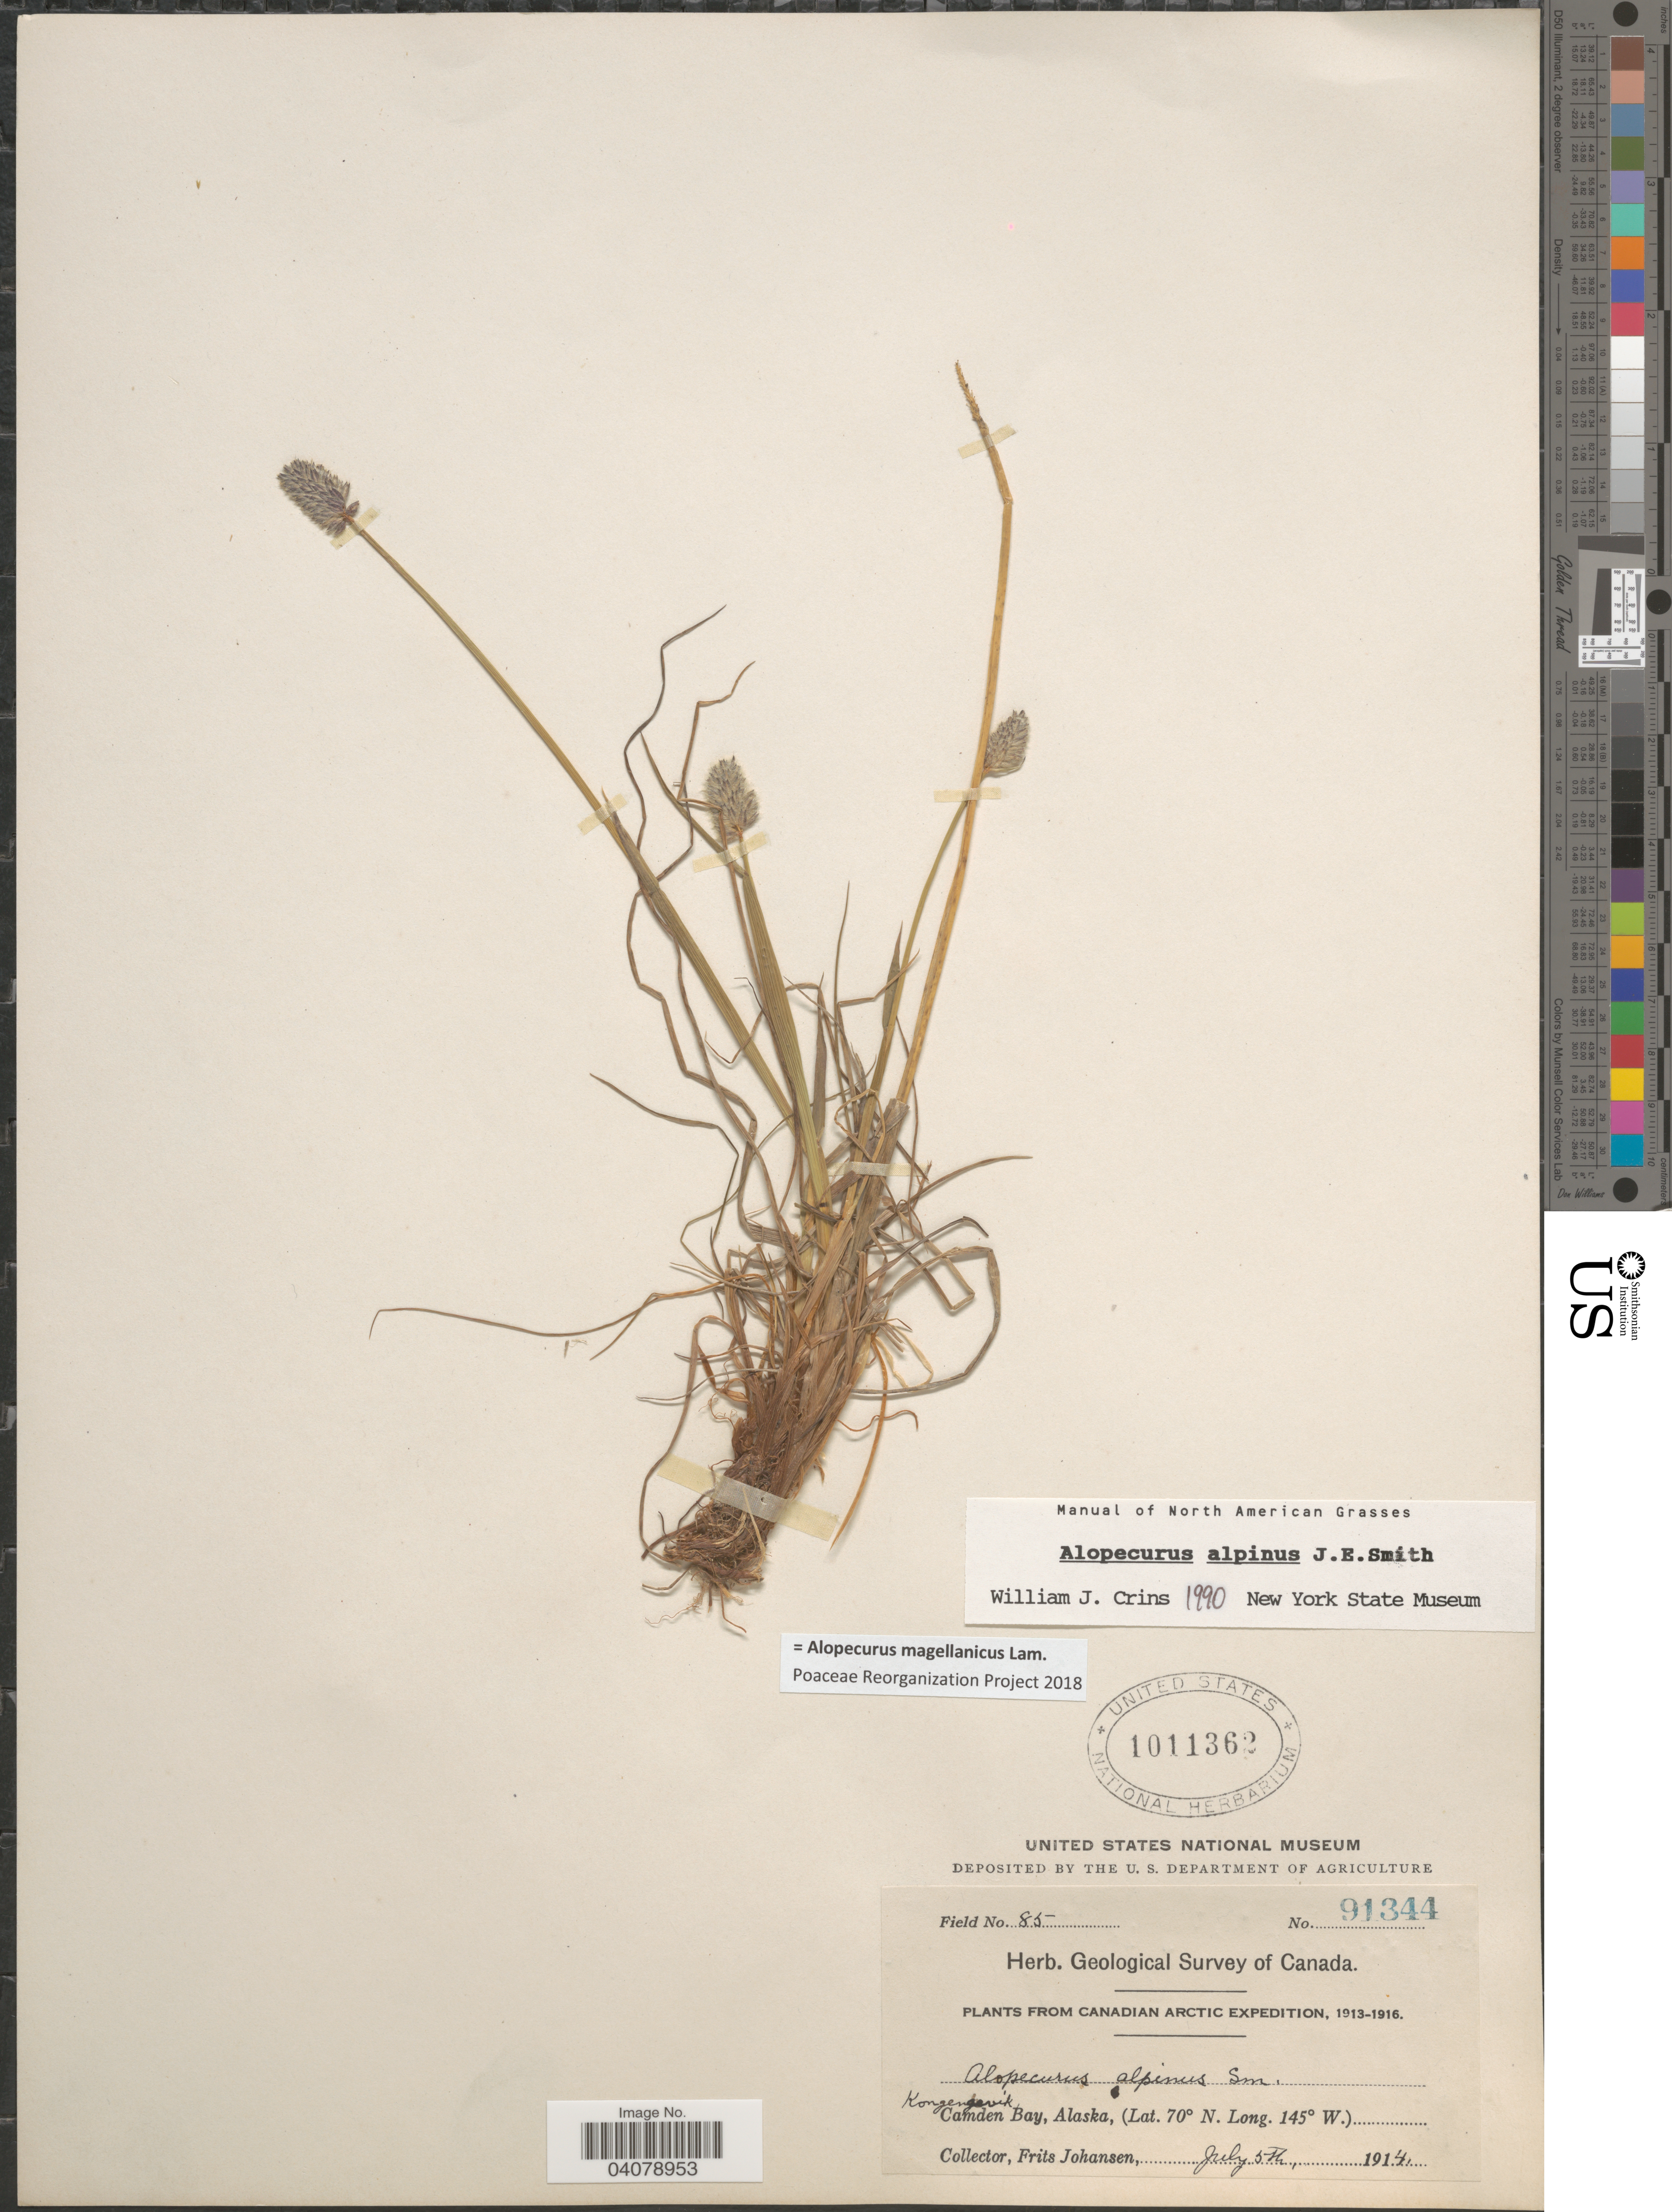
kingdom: Plantae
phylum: Tracheophyta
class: Liliopsida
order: Poales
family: Poaceae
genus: Alopecurus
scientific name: Alopecurus magellanicus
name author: Lam.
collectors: F. Johansen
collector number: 85/91344?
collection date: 1914-07-05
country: United States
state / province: Alaska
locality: Herb. Geological Survey of Canada. Canadian Arctic Expedition, 1913-1916. Kongengevik. Camden Bay.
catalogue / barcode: US 1011362